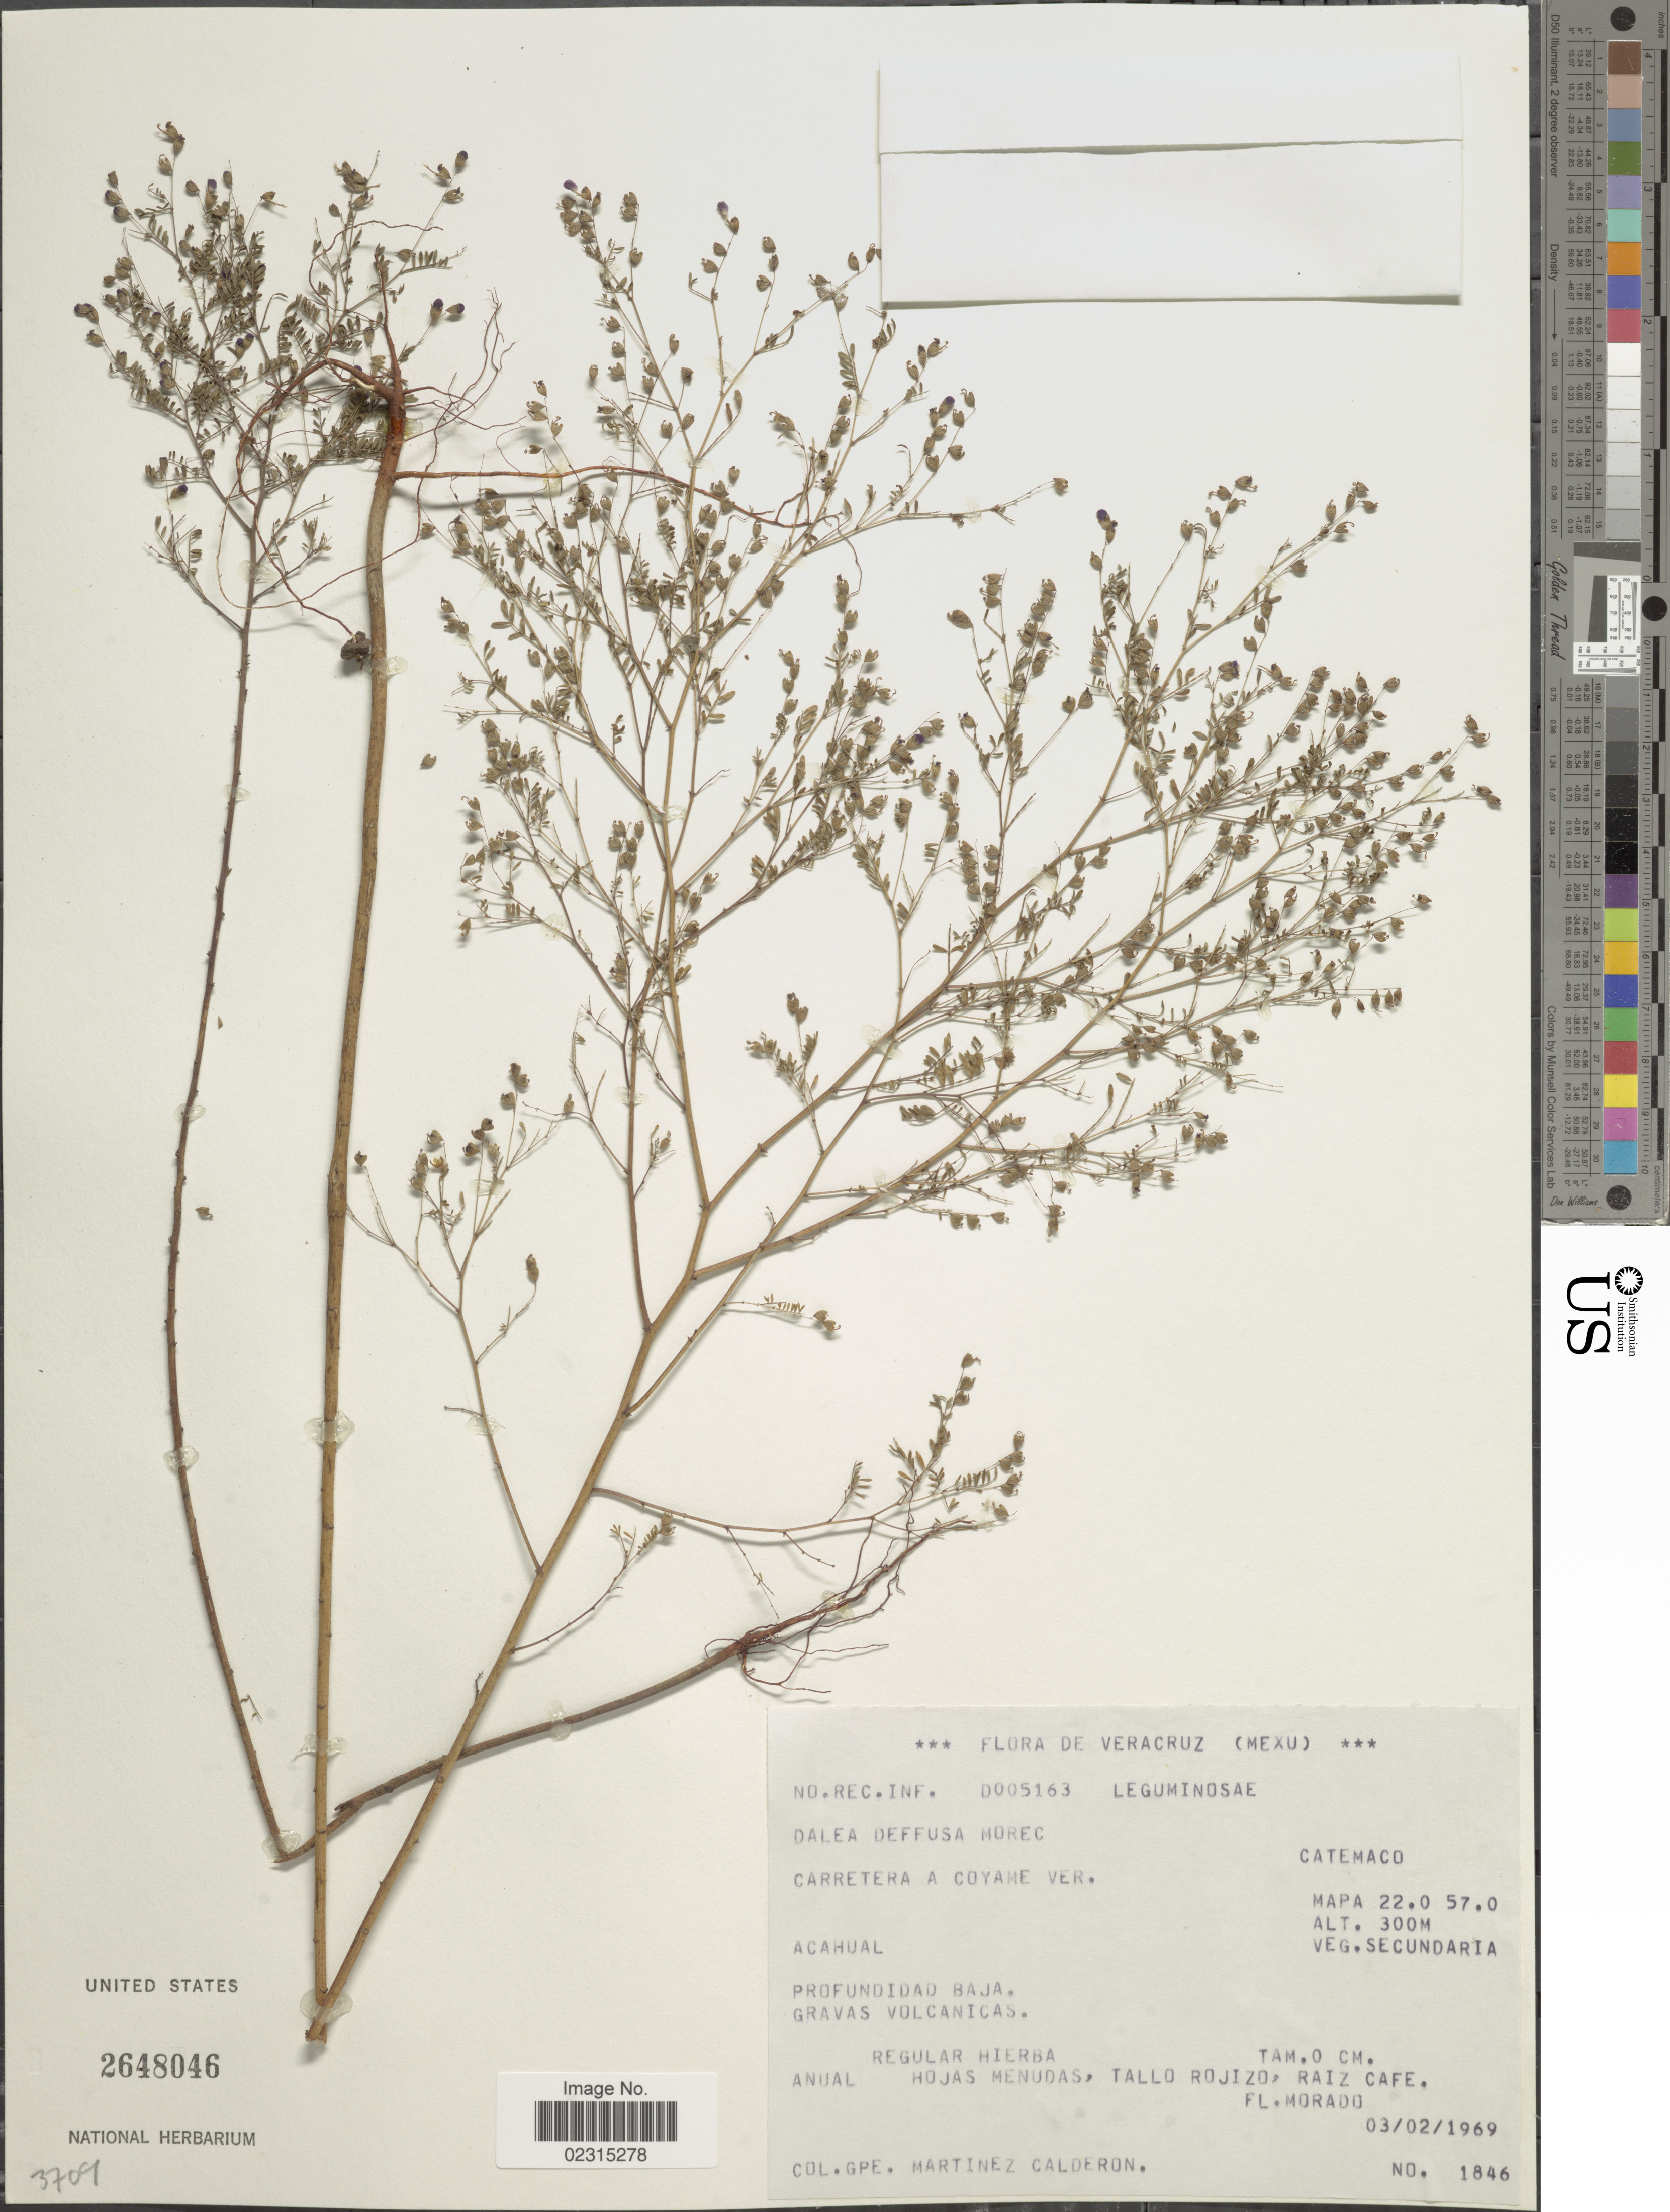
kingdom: Plantae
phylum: Tracheophyta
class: Magnoliopsida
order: Fabales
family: Fabaceae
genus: Marina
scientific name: Marina diffusa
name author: (Moric.) Barneby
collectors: G. Martinez C.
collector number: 1846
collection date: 1969-02-03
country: Mexico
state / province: Veracruz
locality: Veracruz, Catemaco, Carretera A Coyame Ver, Acahual, Mapa 22.0 57.0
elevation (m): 300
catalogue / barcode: US 2648046